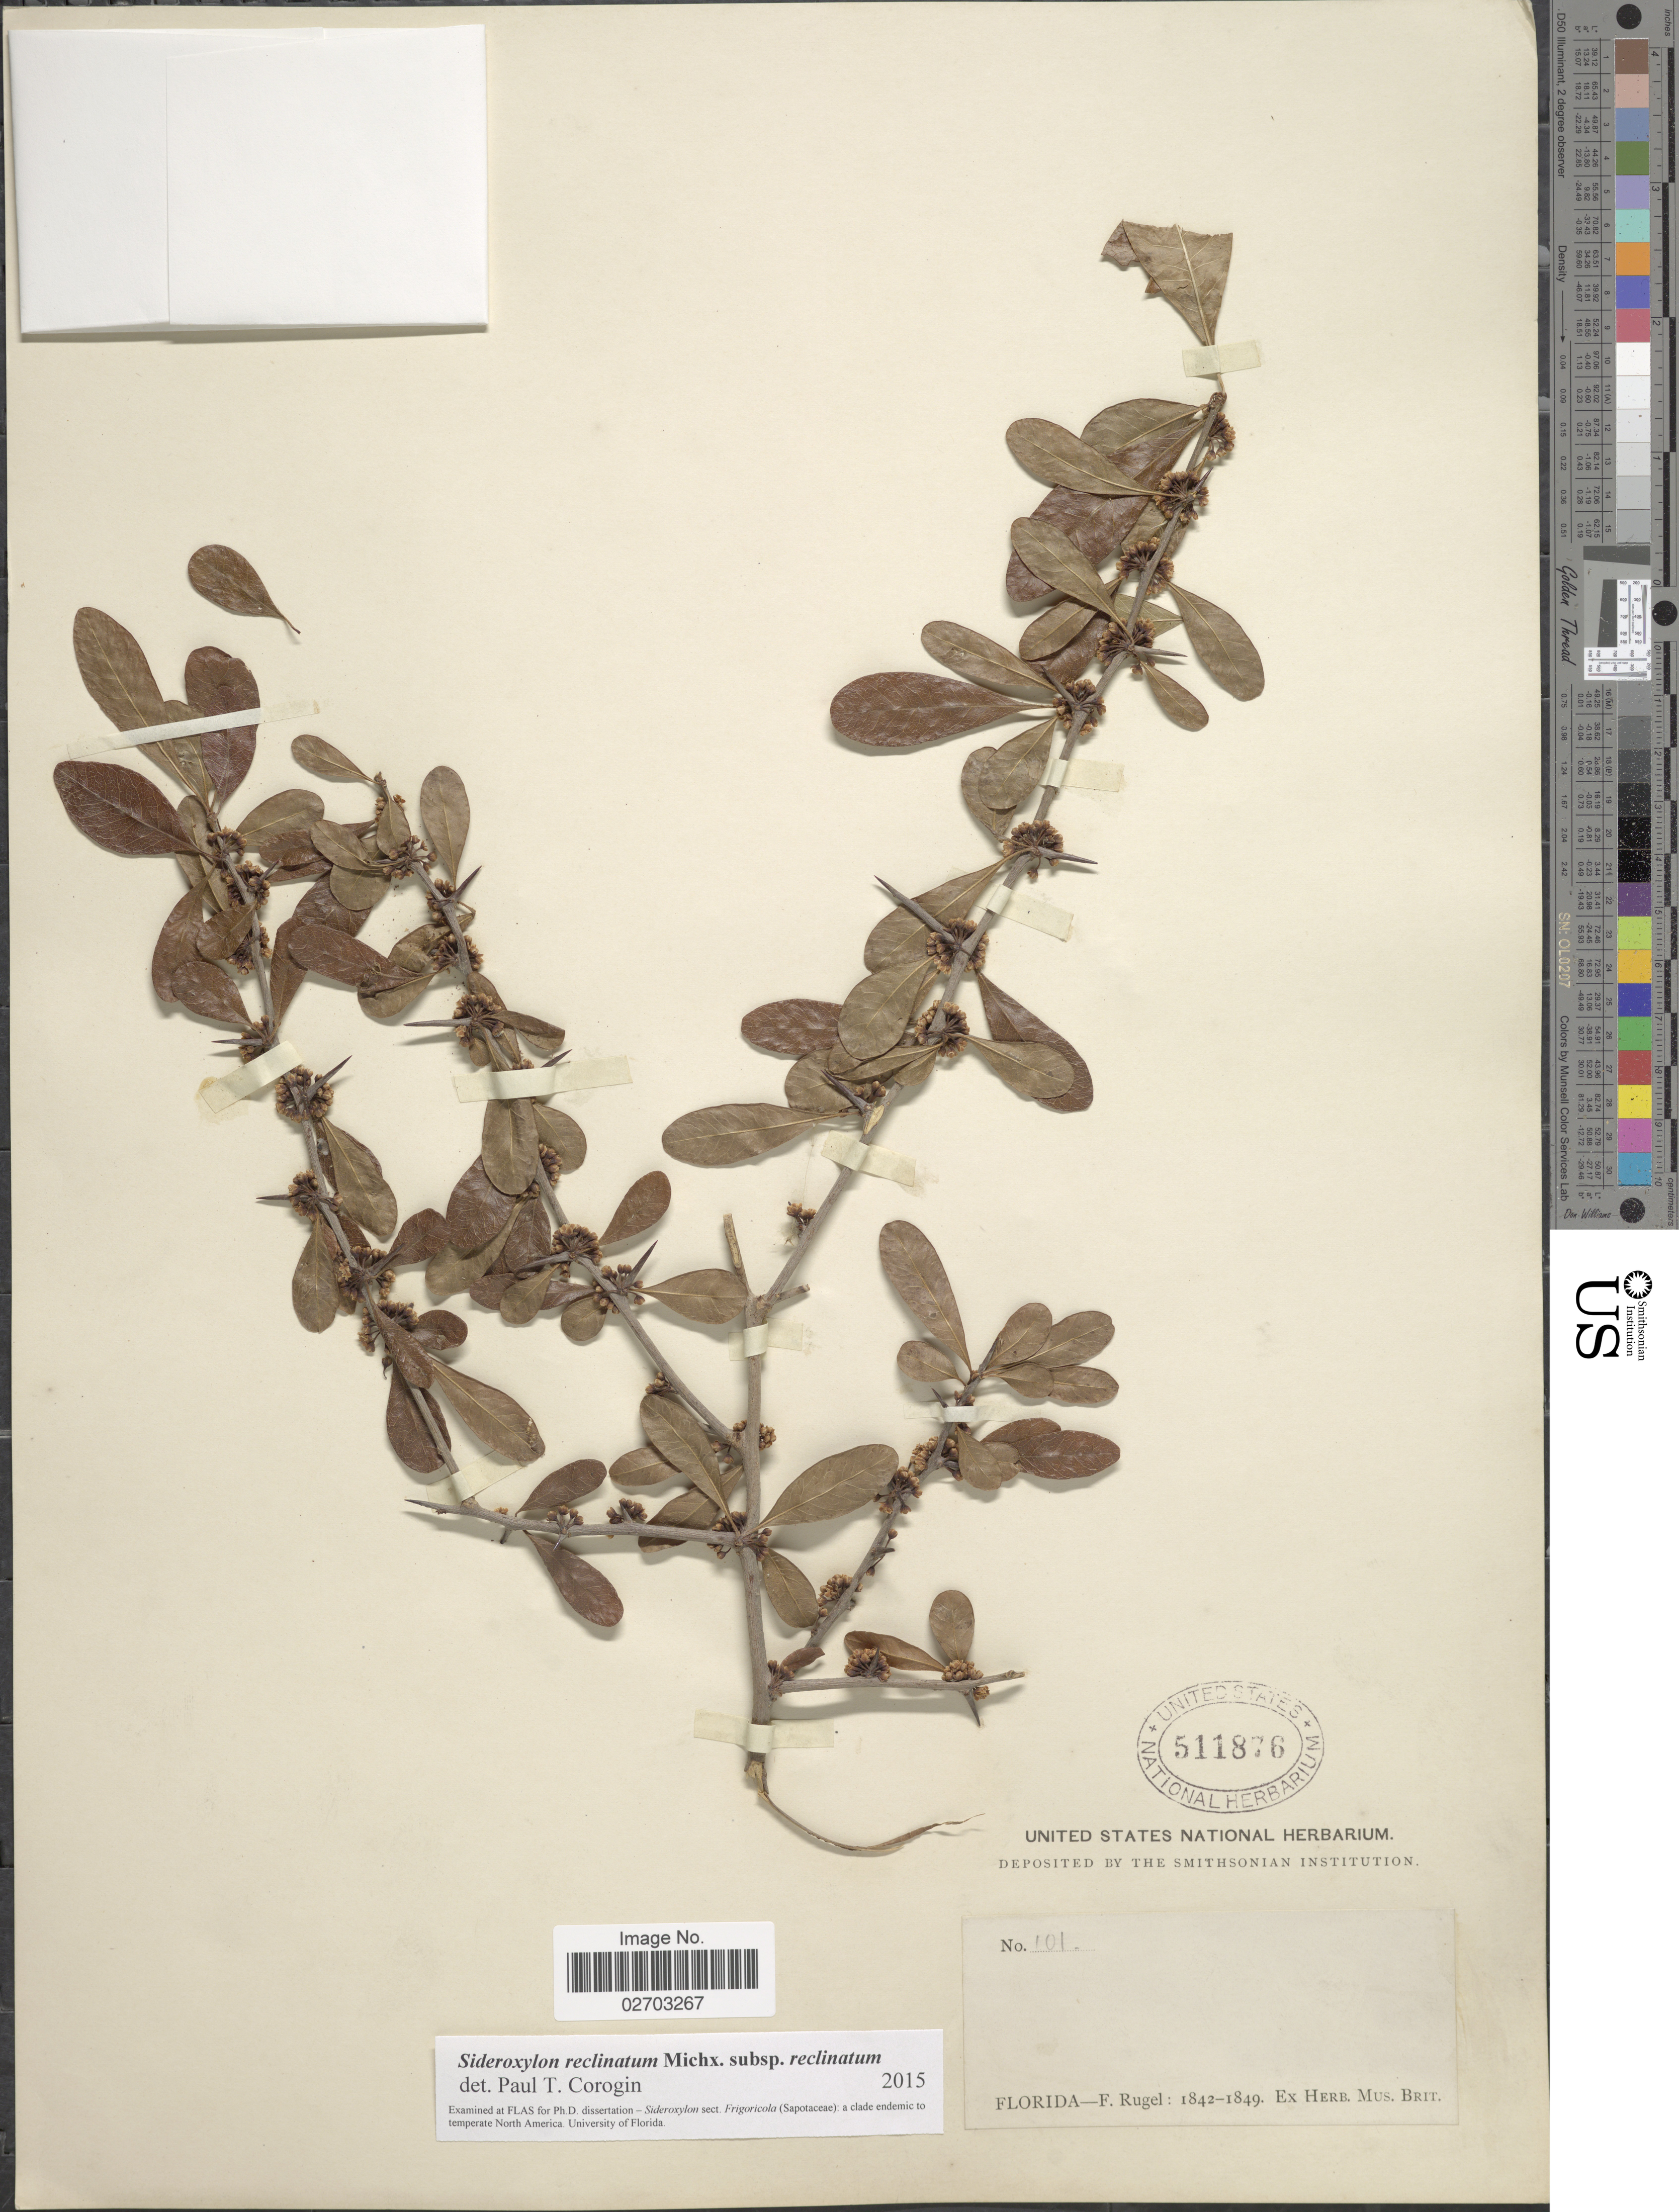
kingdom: Plantae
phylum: Tracheophyta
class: Magnoliopsida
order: Ericales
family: Sapotaceae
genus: Sideroxylon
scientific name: Sideroxylon reclinatum Michx. subsp. reclinatum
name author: Michx.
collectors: F. Rugel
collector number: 101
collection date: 1842/1849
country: United States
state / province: Florida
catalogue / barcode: US 511876